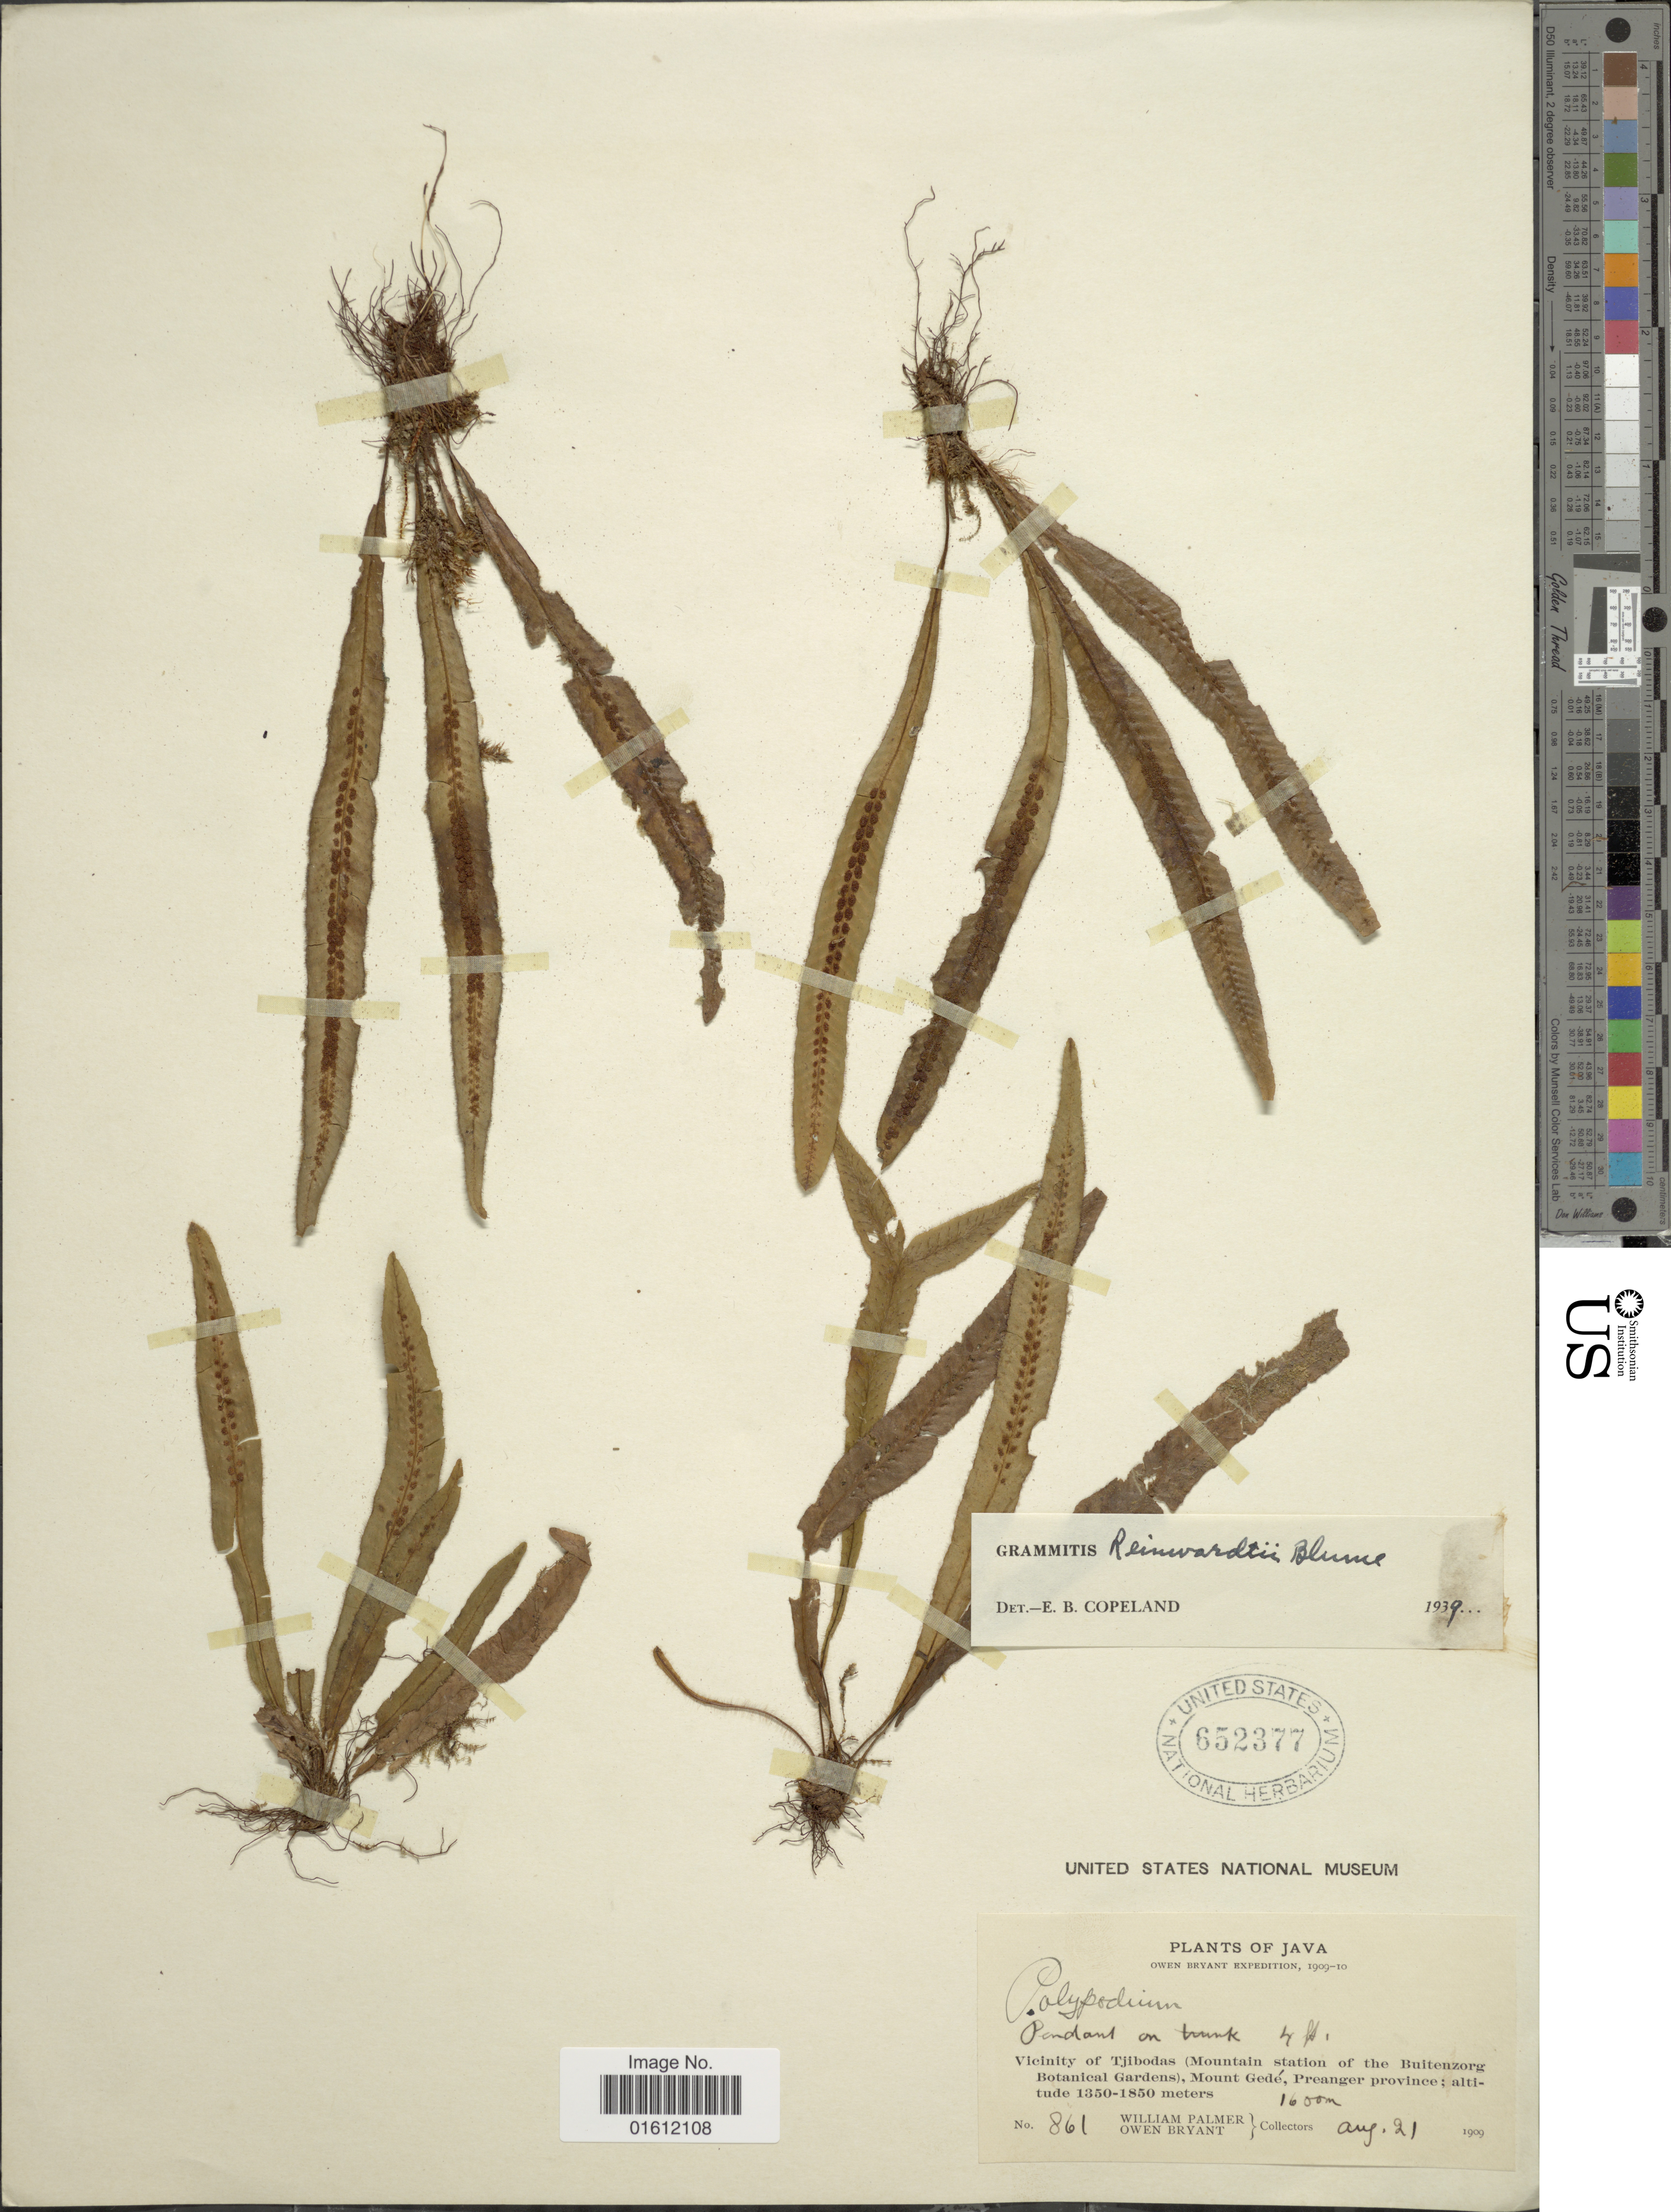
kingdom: Plantae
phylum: Tracheophyta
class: Polypodiopsida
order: Polypodiales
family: Polypodiaceae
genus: Oreogrammitis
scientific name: Oreogrammitis reinwardtii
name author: (Blume) Parris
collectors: W. Palmer & O. Bryant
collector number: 861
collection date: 1909-08-21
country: Indonesia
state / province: Java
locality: Vicinity of Tjibodas (Mountain station of the Buitenzorg Botanical Gardens), Mount Gedé, Preanger province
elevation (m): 1600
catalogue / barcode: US 652377